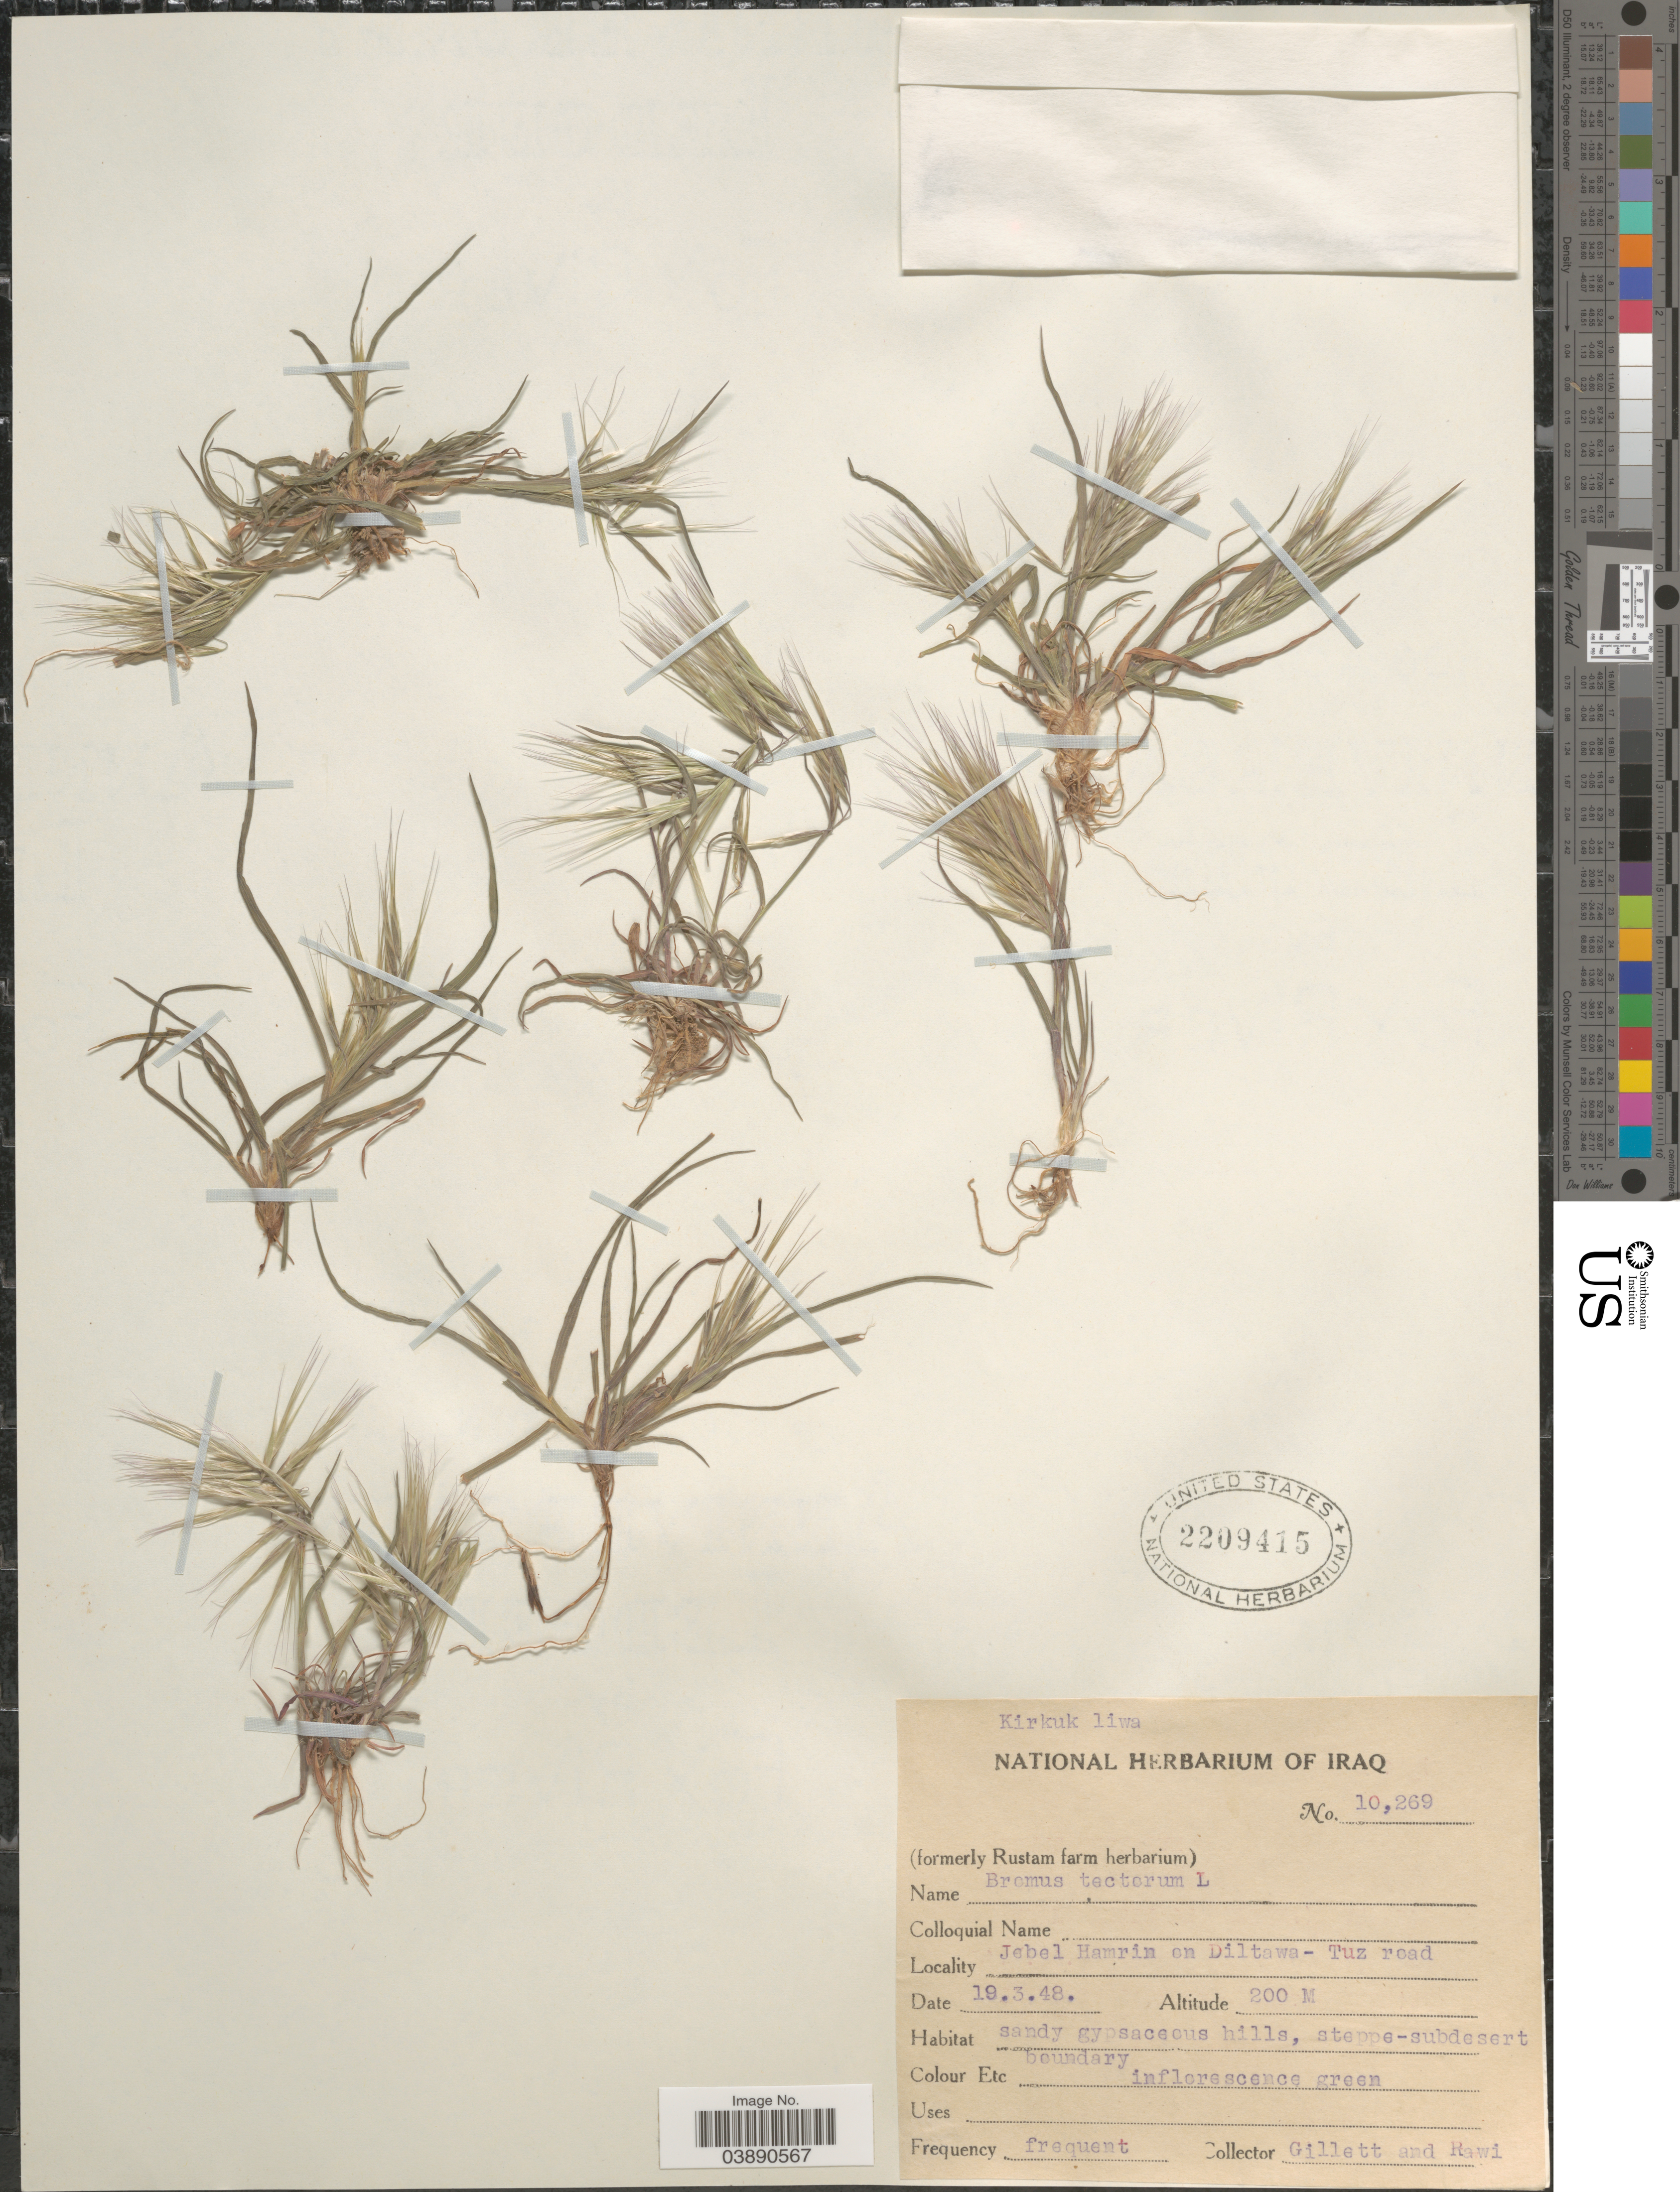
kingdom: Plantae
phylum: Tracheophyta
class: Liliopsida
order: Poales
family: Poaceae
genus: Bromus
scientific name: Bromus tectorum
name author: L.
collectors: Gillett, -- & -. Rawi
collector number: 10269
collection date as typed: Transcribed d/m/y: 19/3/48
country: Iraq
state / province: Kirkūk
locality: Kirkuk liwa. Jebel Hamrin on Diltawa - Tuz road.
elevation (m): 200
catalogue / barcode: US 2209415